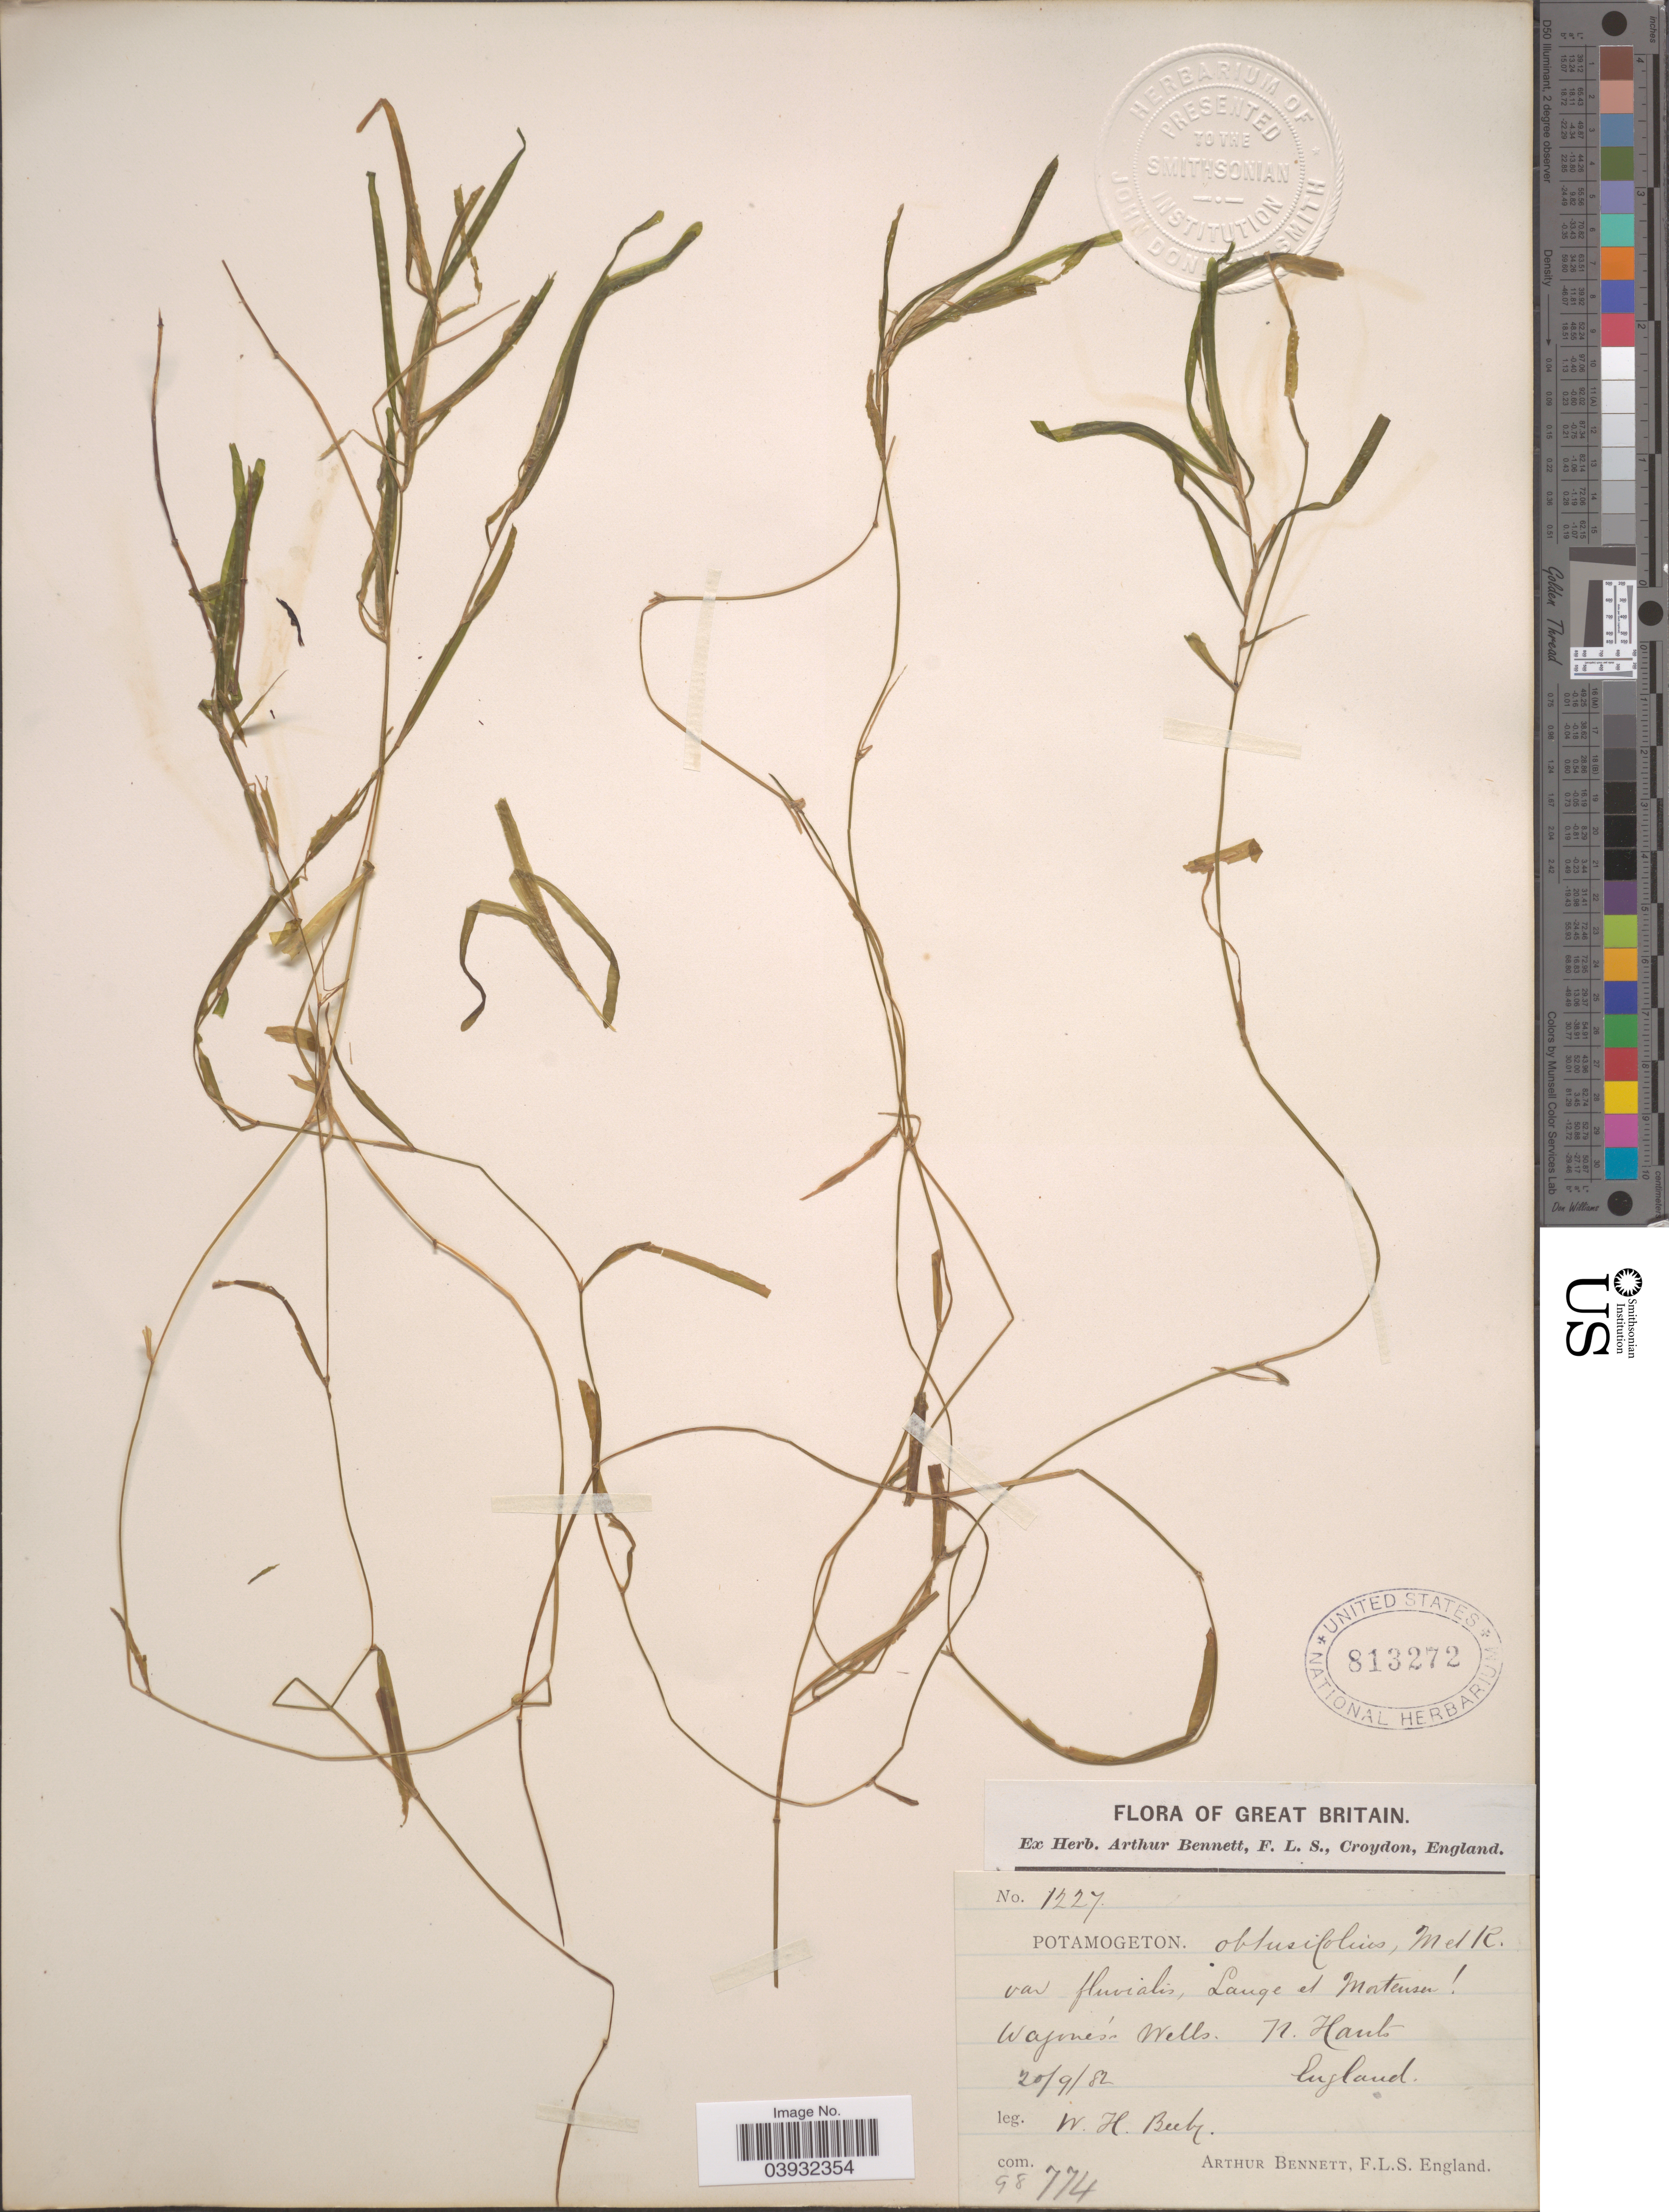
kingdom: Plantae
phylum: Tracheophyta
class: Liliopsida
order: Alismatales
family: Potamogetonaceae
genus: Potamogeton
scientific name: Potamogeton obtusifolius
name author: Mert. & W.D.J. Koch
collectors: W. Beeby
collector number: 1227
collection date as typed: Transcribed d/m/y: 20/9/82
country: United Kingdom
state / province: England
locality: Great Britain. Wajonesa Wells. N. Hauts.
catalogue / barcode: US 813272